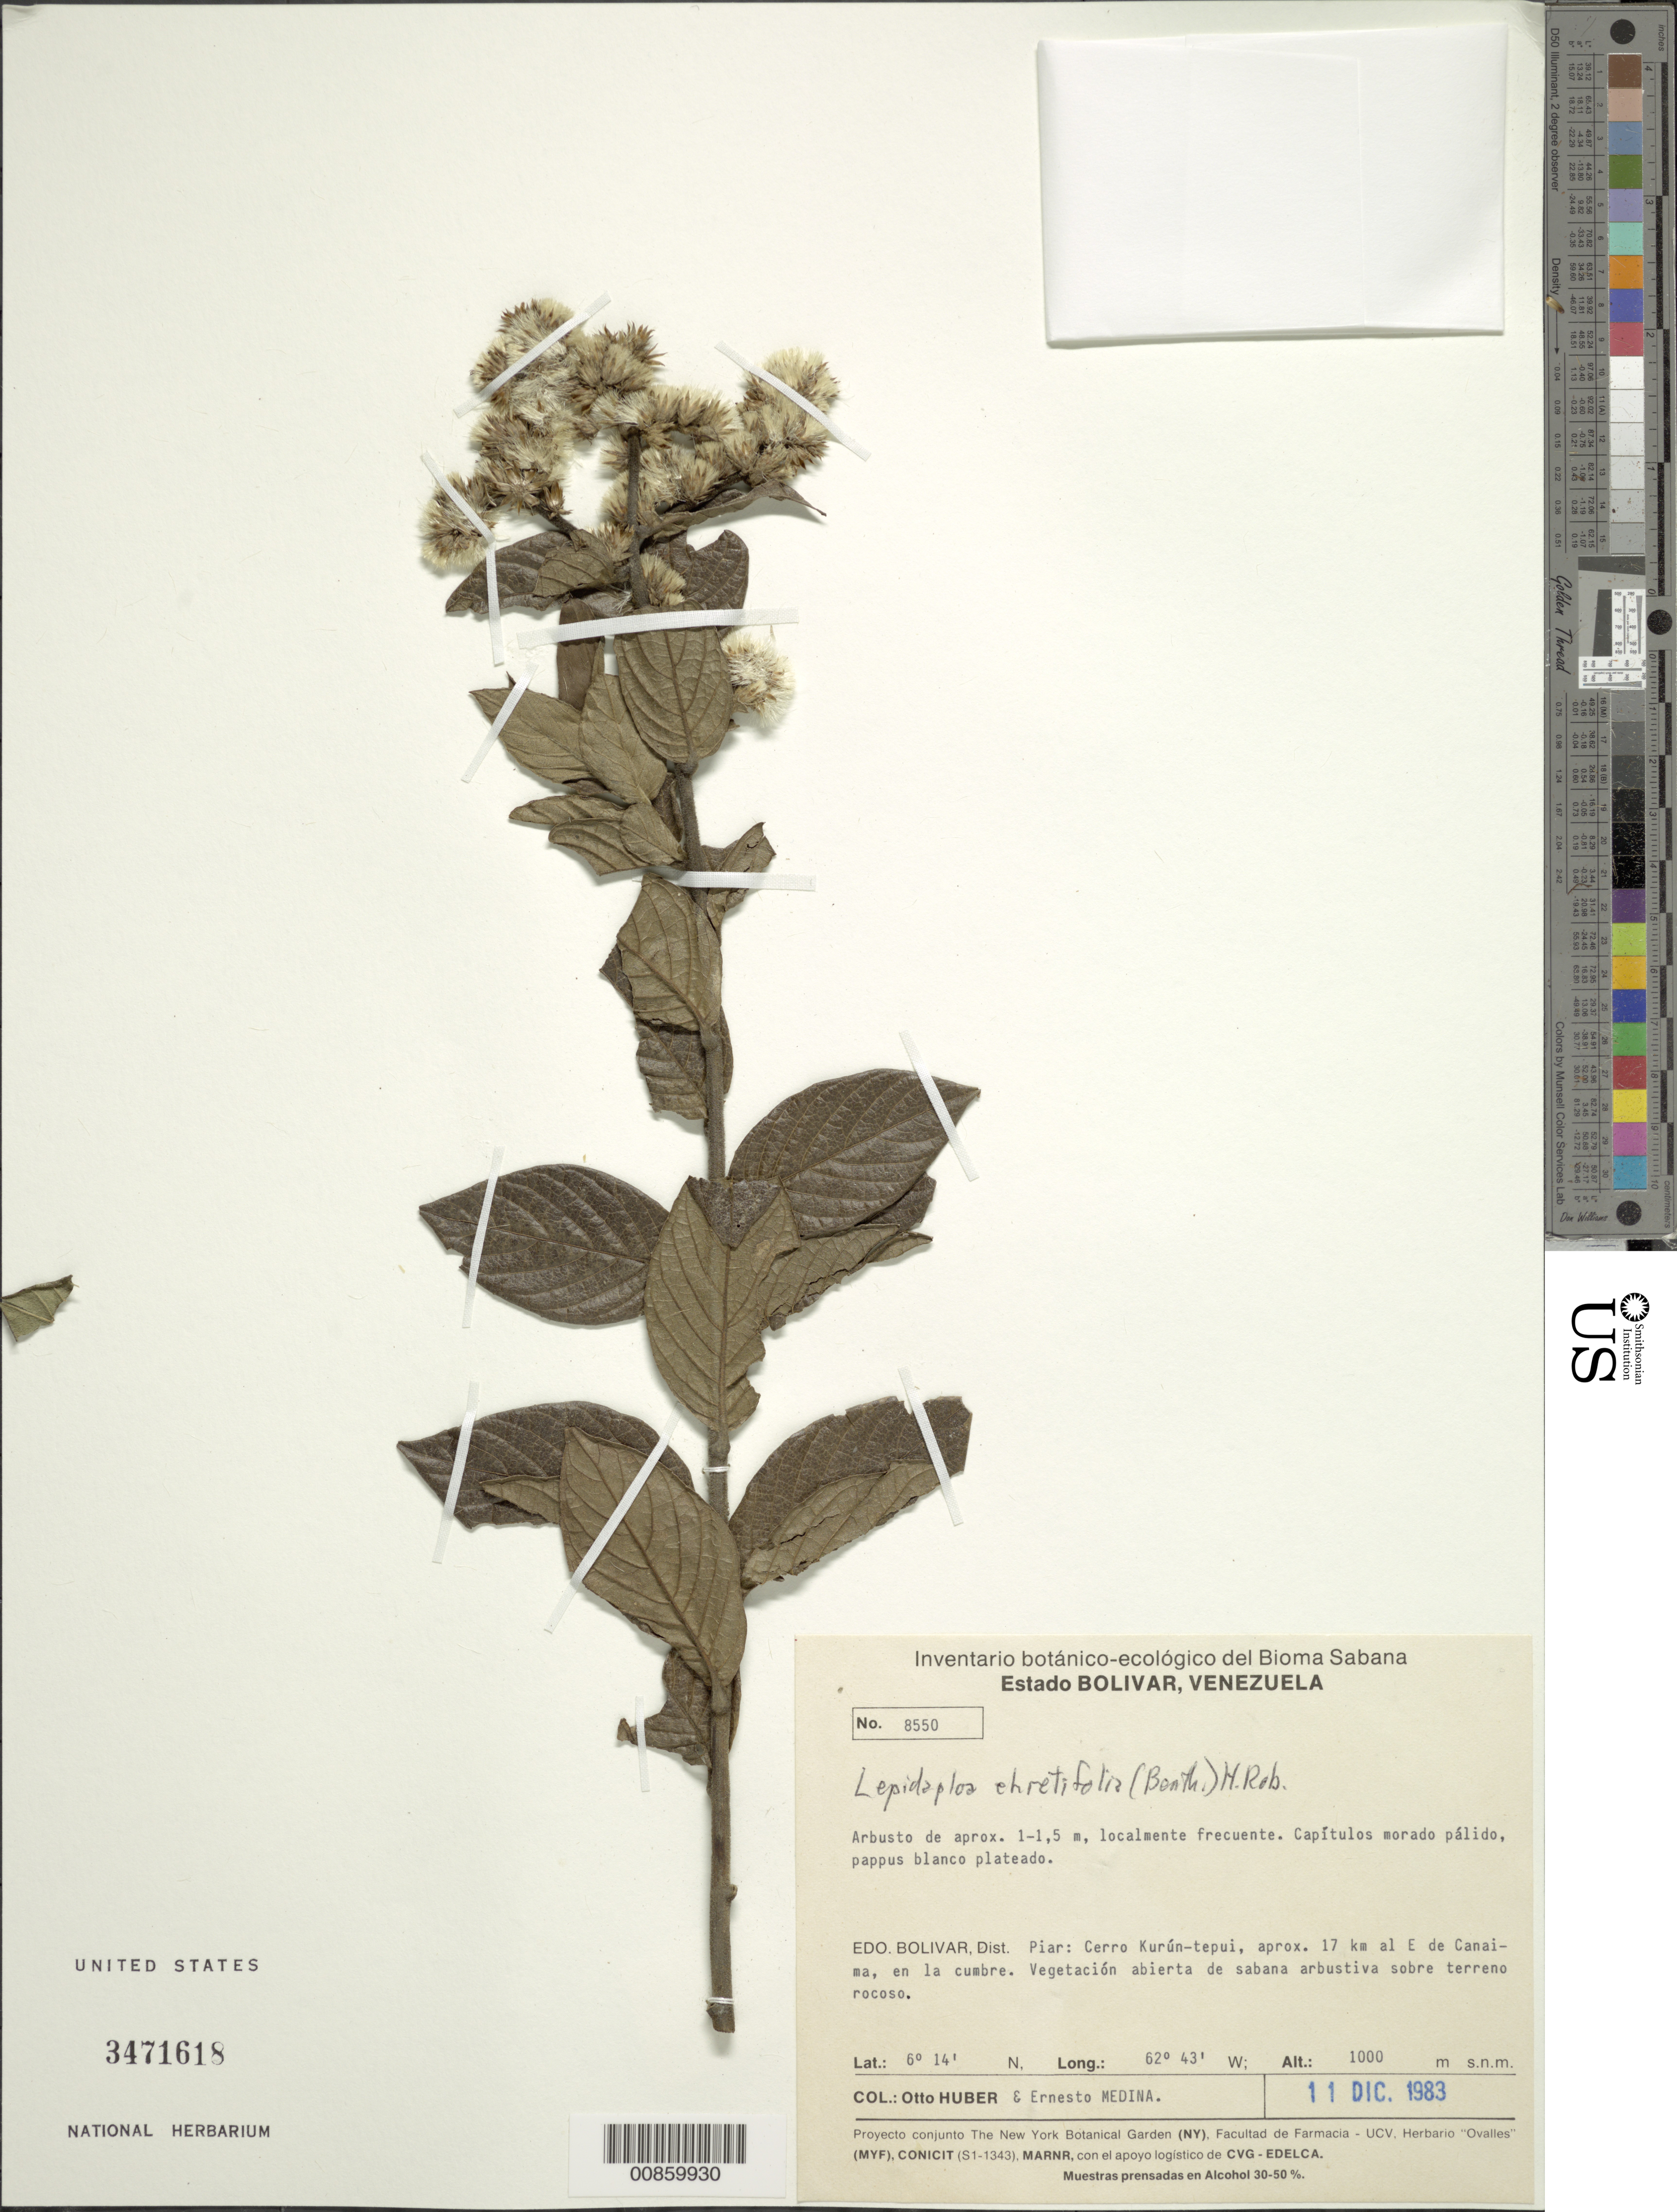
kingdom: Plantae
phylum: Tracheophyta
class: Magnoliopsida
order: Asterales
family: Asteraceae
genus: Lepidaploa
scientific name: Lepidaploa ehretiifolia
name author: (Benth.) H. Rob.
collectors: O. Huber & E. Medina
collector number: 8550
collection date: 1983-12-11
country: Venezuela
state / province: Bolivar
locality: Estado Bolivar, Dist. Piar: Cerro Kurun-tepui, aprox. 17 km al E de Canaima, en la cumbre.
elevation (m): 1000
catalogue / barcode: US 3471618